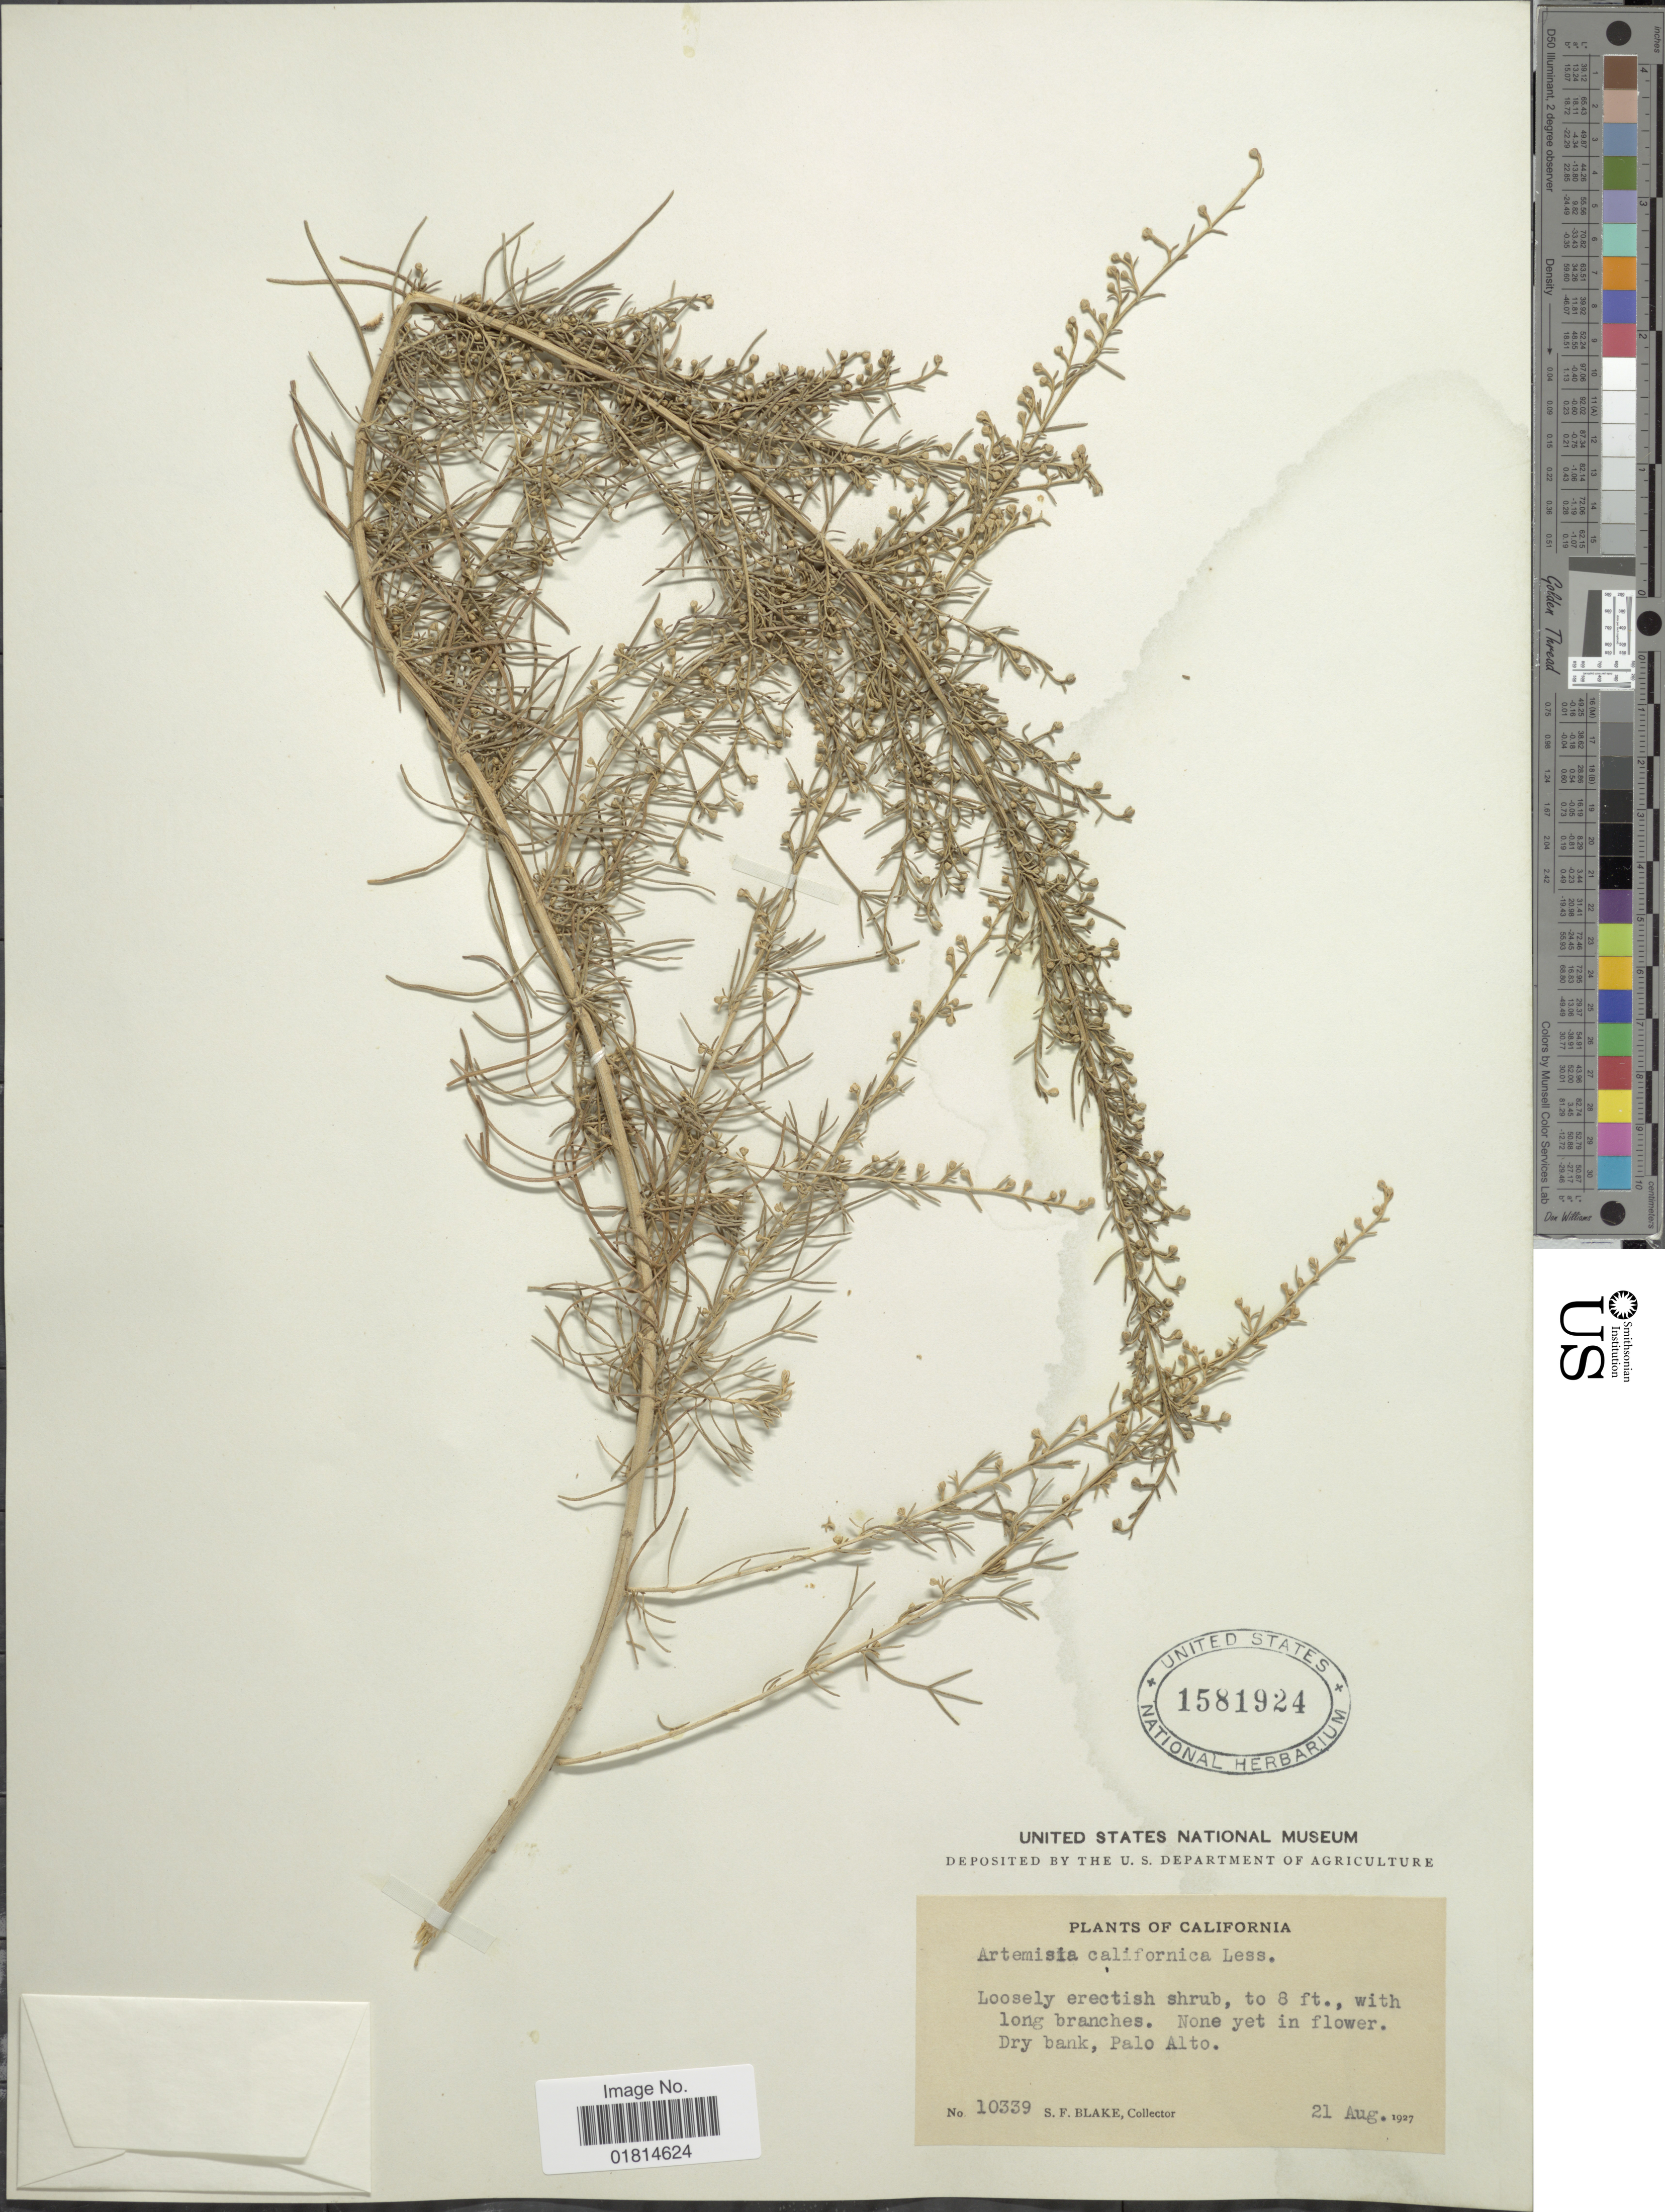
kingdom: Plantae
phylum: Tracheophyta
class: Magnoliopsida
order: Asterales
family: Asteraceae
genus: Artemisia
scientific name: Artemisia californica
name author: Less.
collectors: S. Blake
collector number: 10339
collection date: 1927-08-21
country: United States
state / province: California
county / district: Santa Clara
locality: Palo Alto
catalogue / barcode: US 1581924